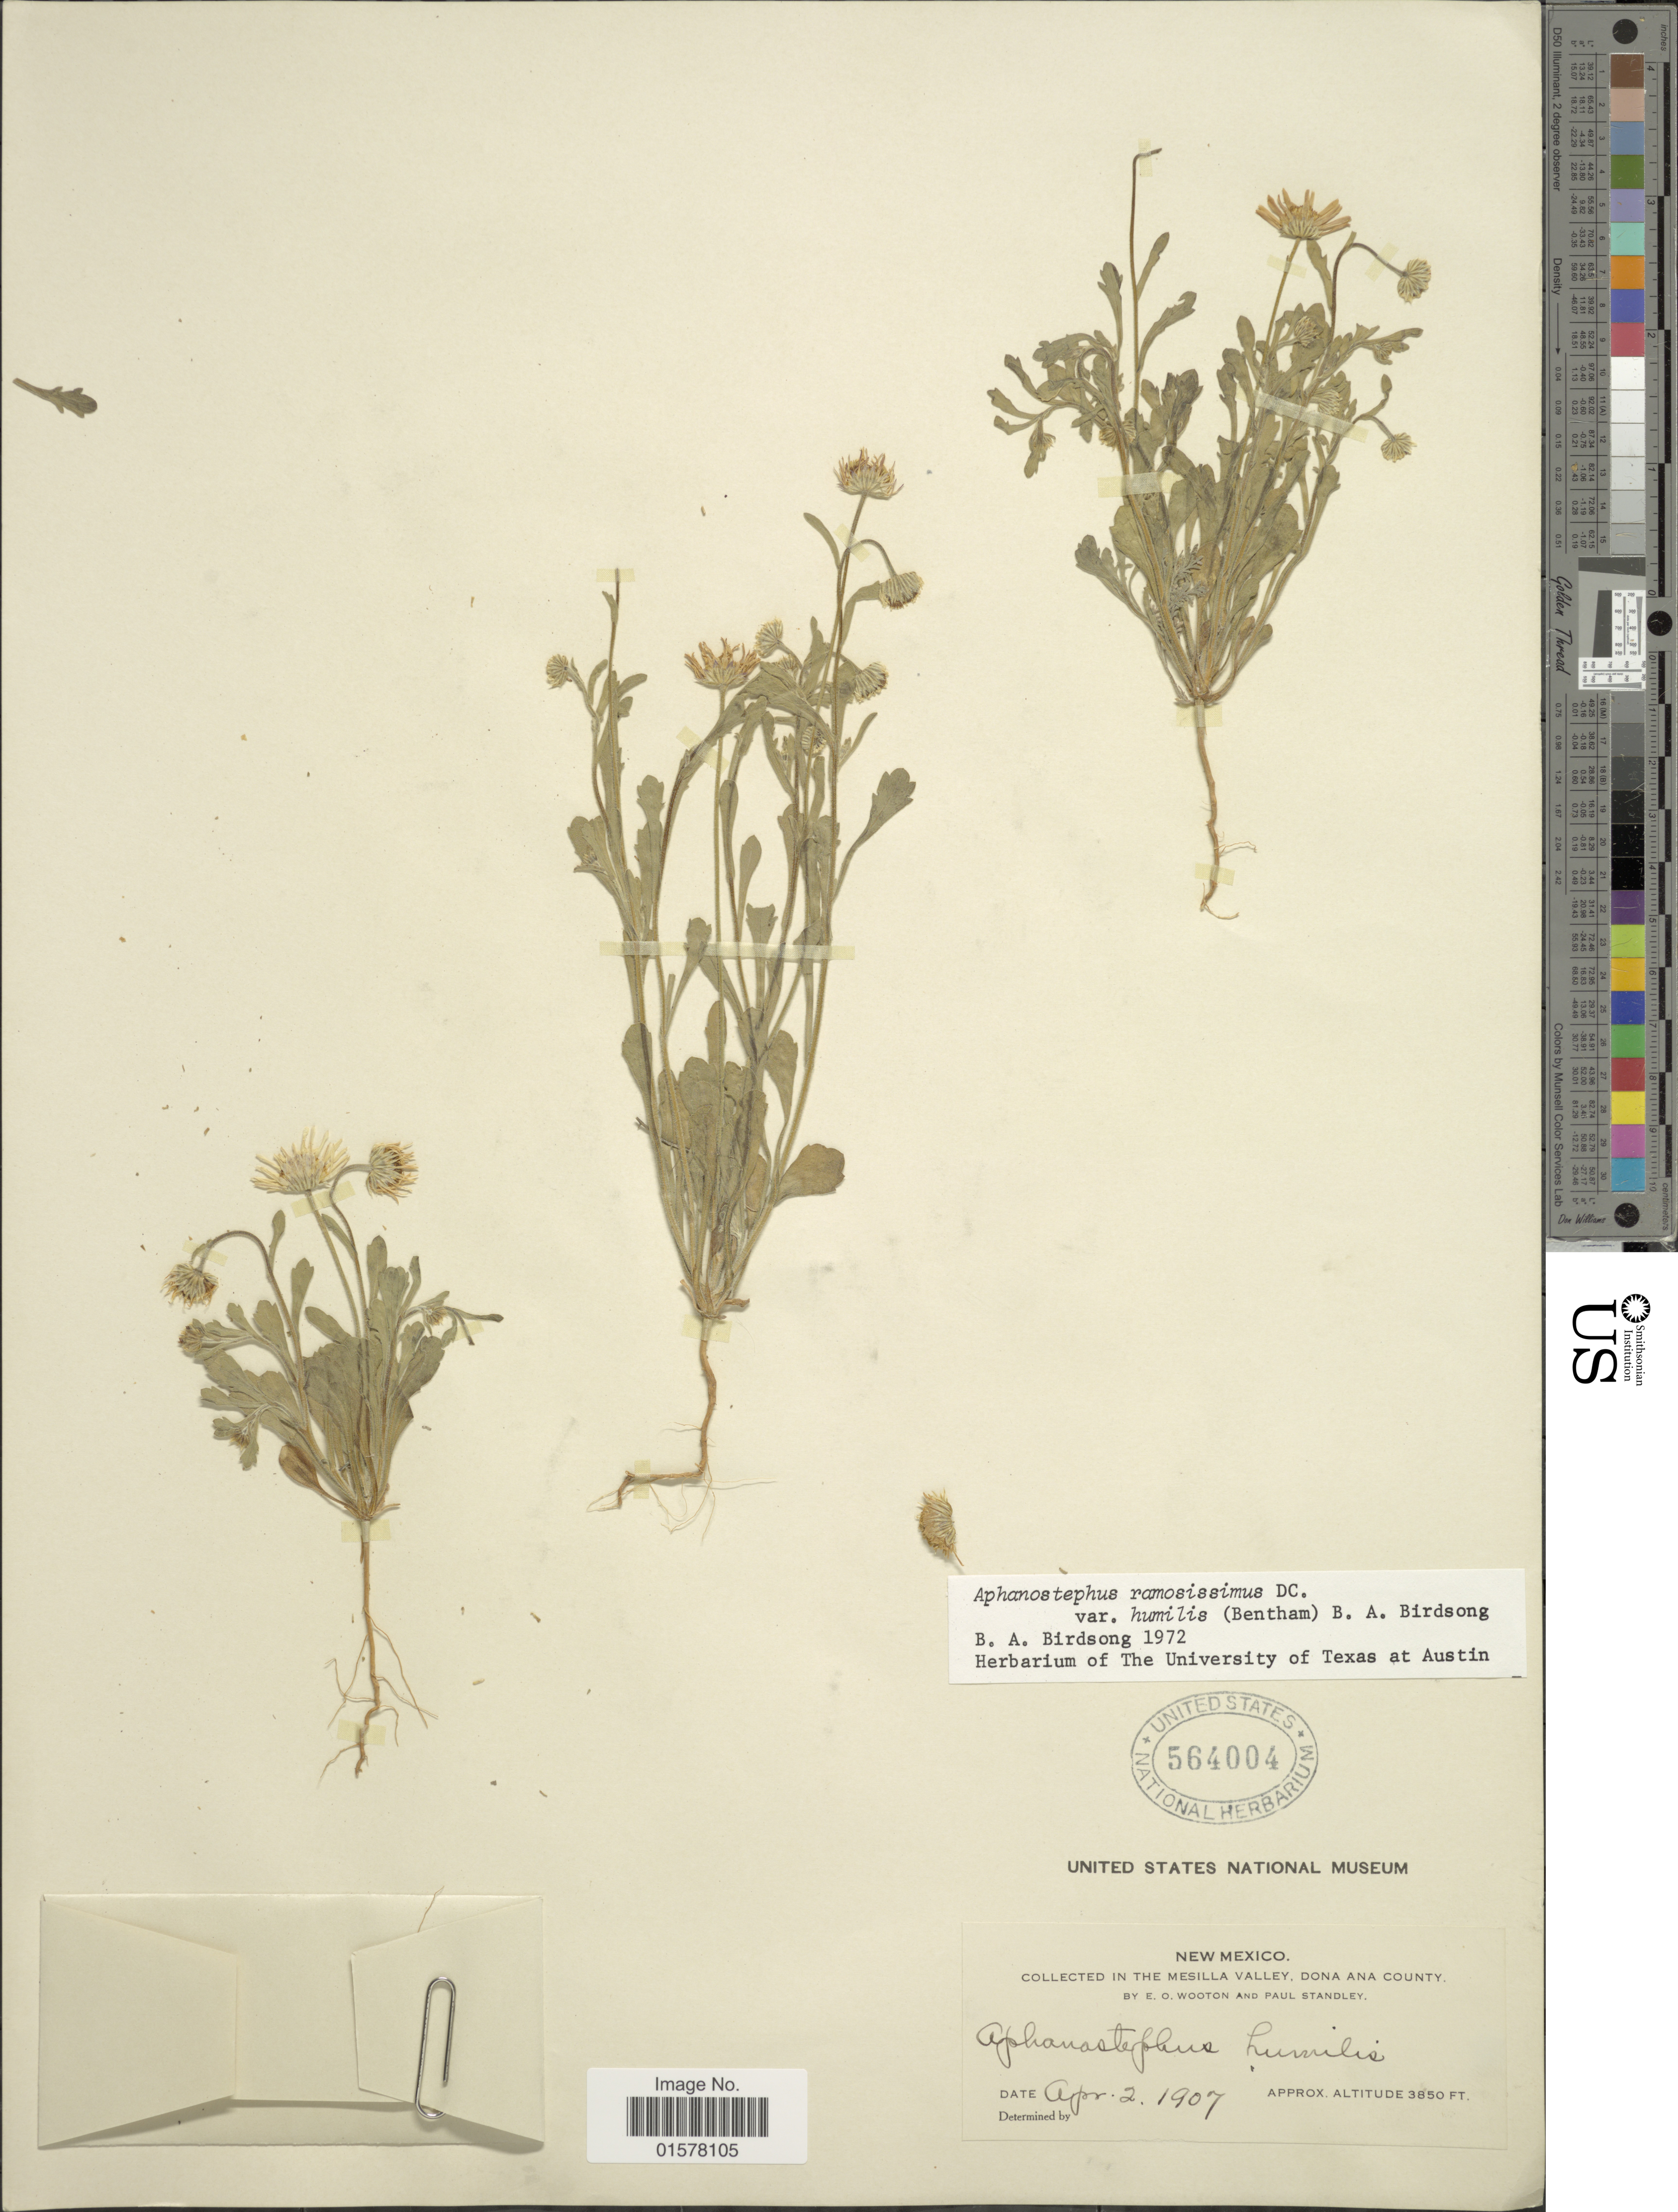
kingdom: Plantae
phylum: Tracheophyta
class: Magnoliopsida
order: Asterales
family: Asteraceae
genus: Aphanostephus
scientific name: Aphanostephus ramosissimus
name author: DC.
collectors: E. O. Wooton & P. C. Standley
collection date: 1907-04-02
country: United States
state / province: New Mexico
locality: New Mexico. Mesilla Valley, Dona Ana County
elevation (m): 1173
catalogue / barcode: US 564004